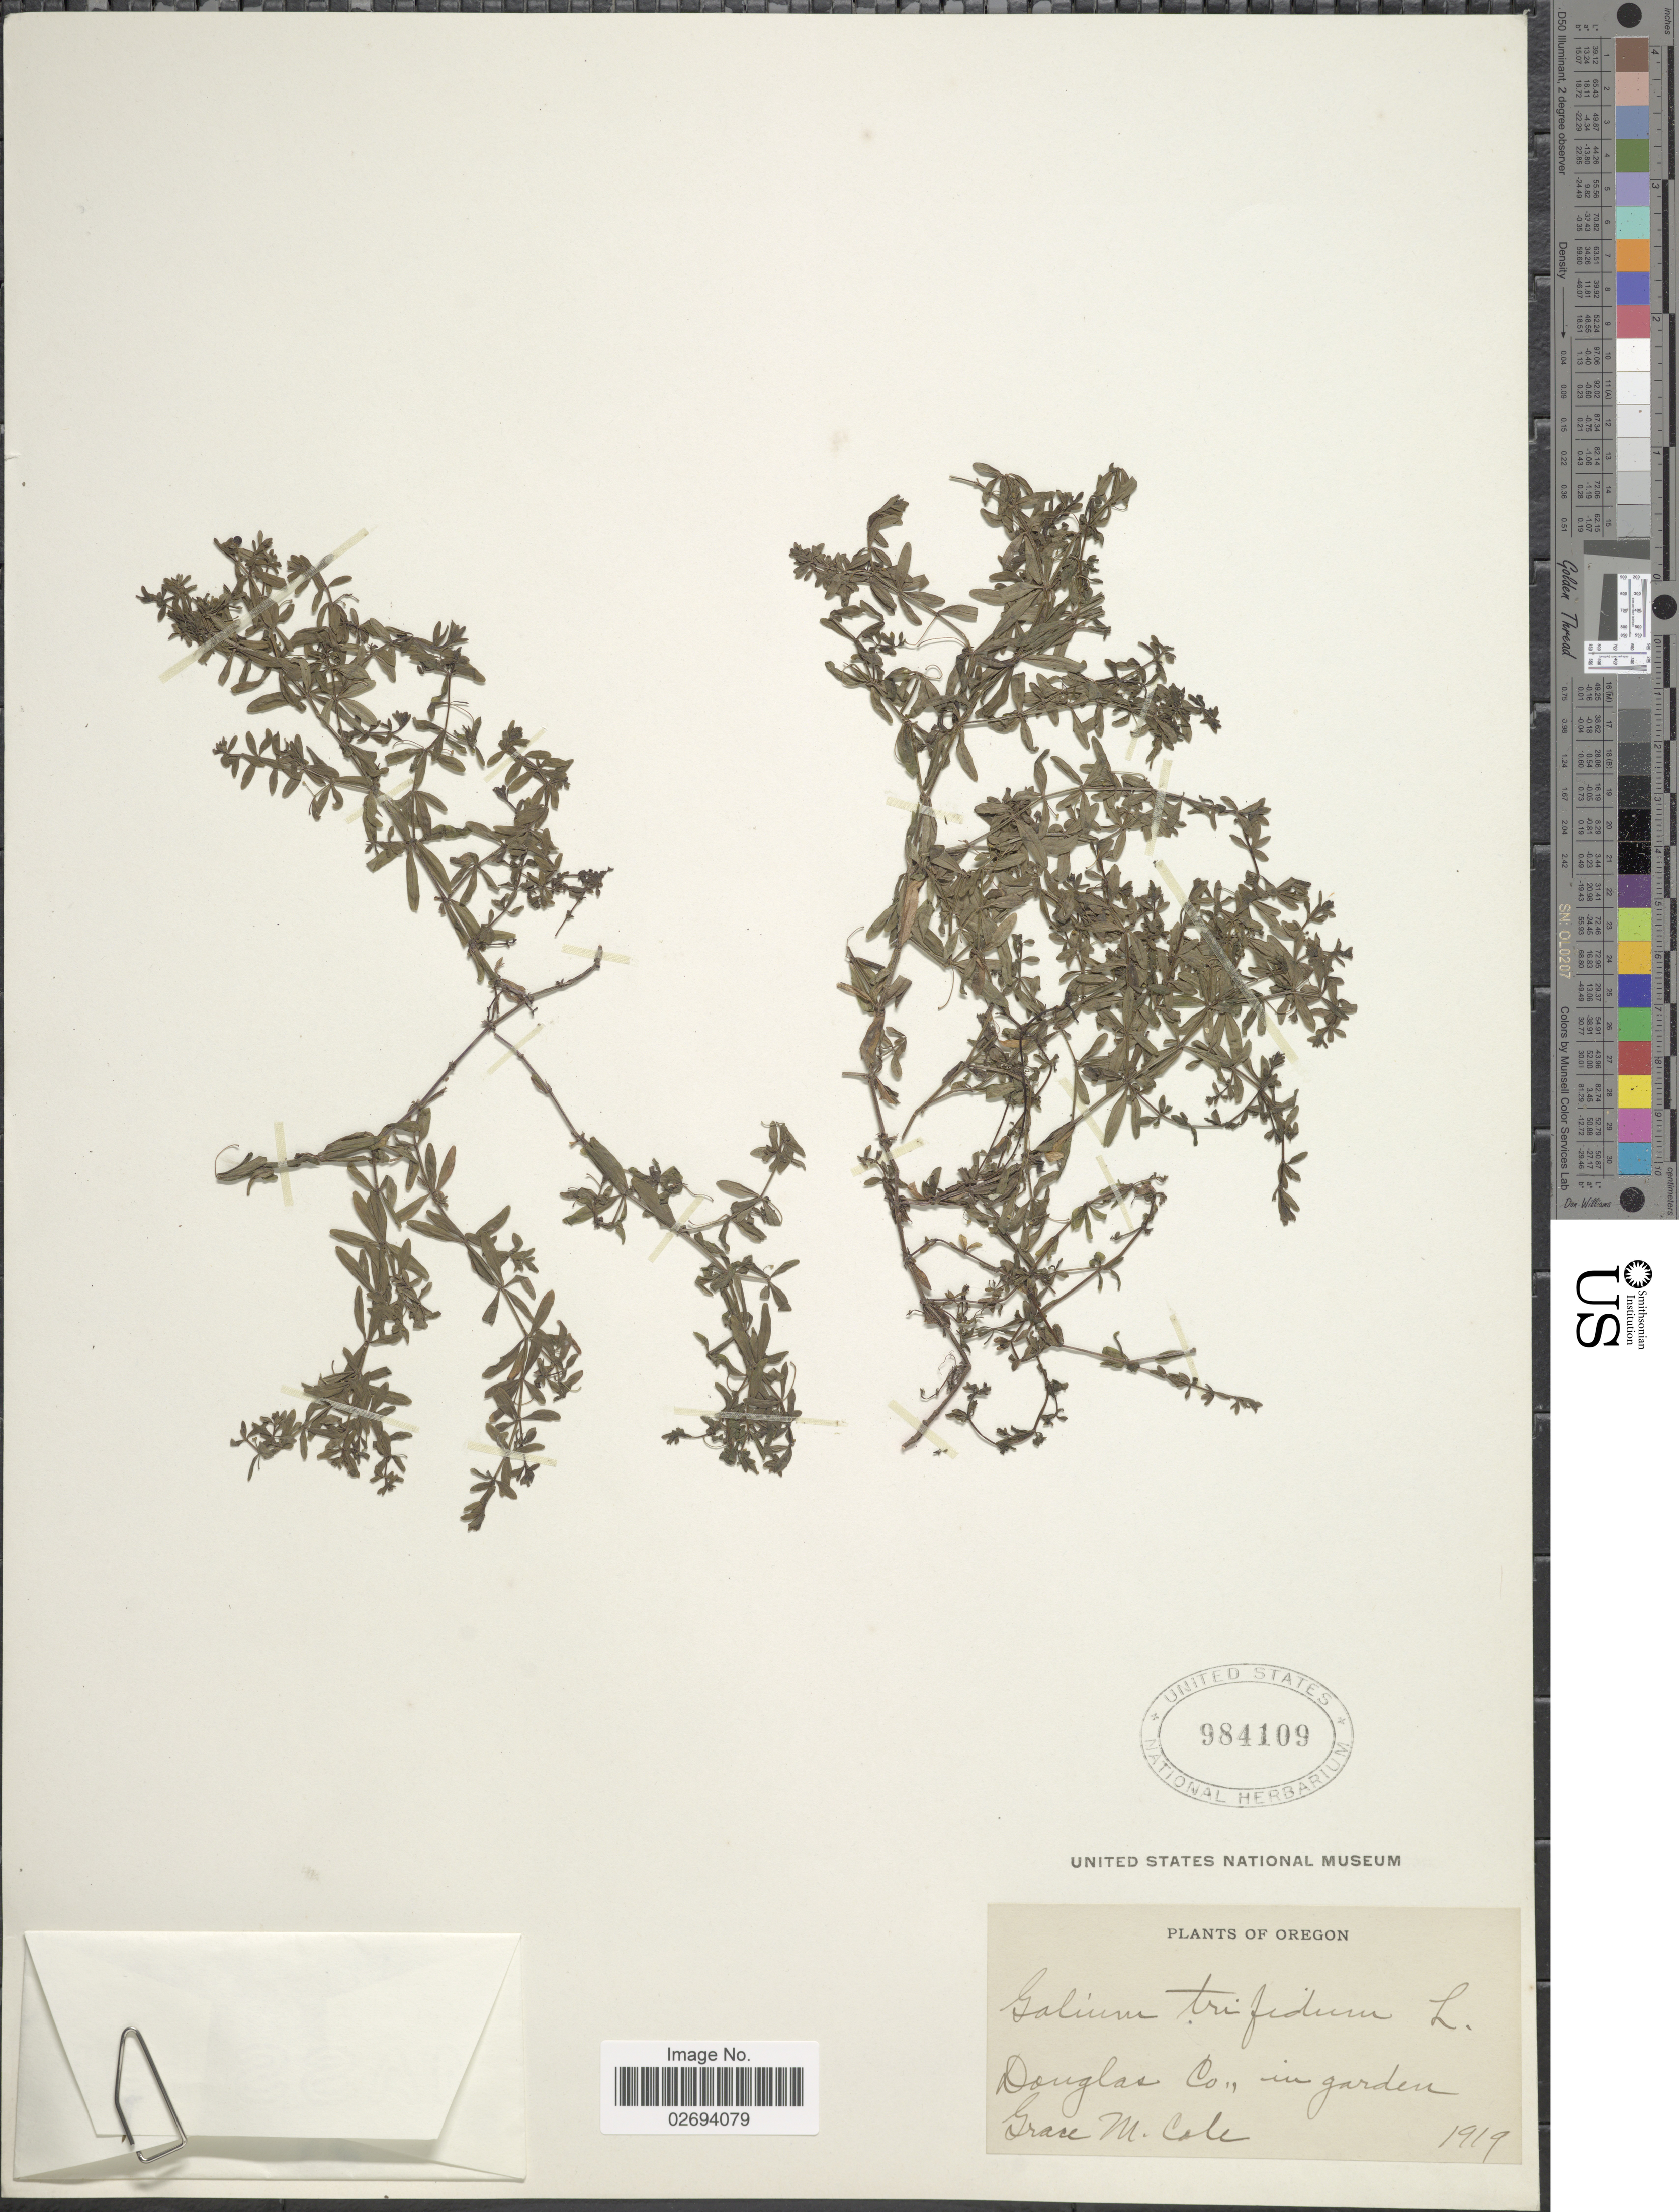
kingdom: Plantae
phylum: Tracheophyta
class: Magnoliopsida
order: Gentianales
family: Rubiaceae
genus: Galium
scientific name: Galium trifidum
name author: L.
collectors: G. Cole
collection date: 1919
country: United States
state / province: Oregon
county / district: Douglas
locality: Douglas Co., in garden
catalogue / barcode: US 984109